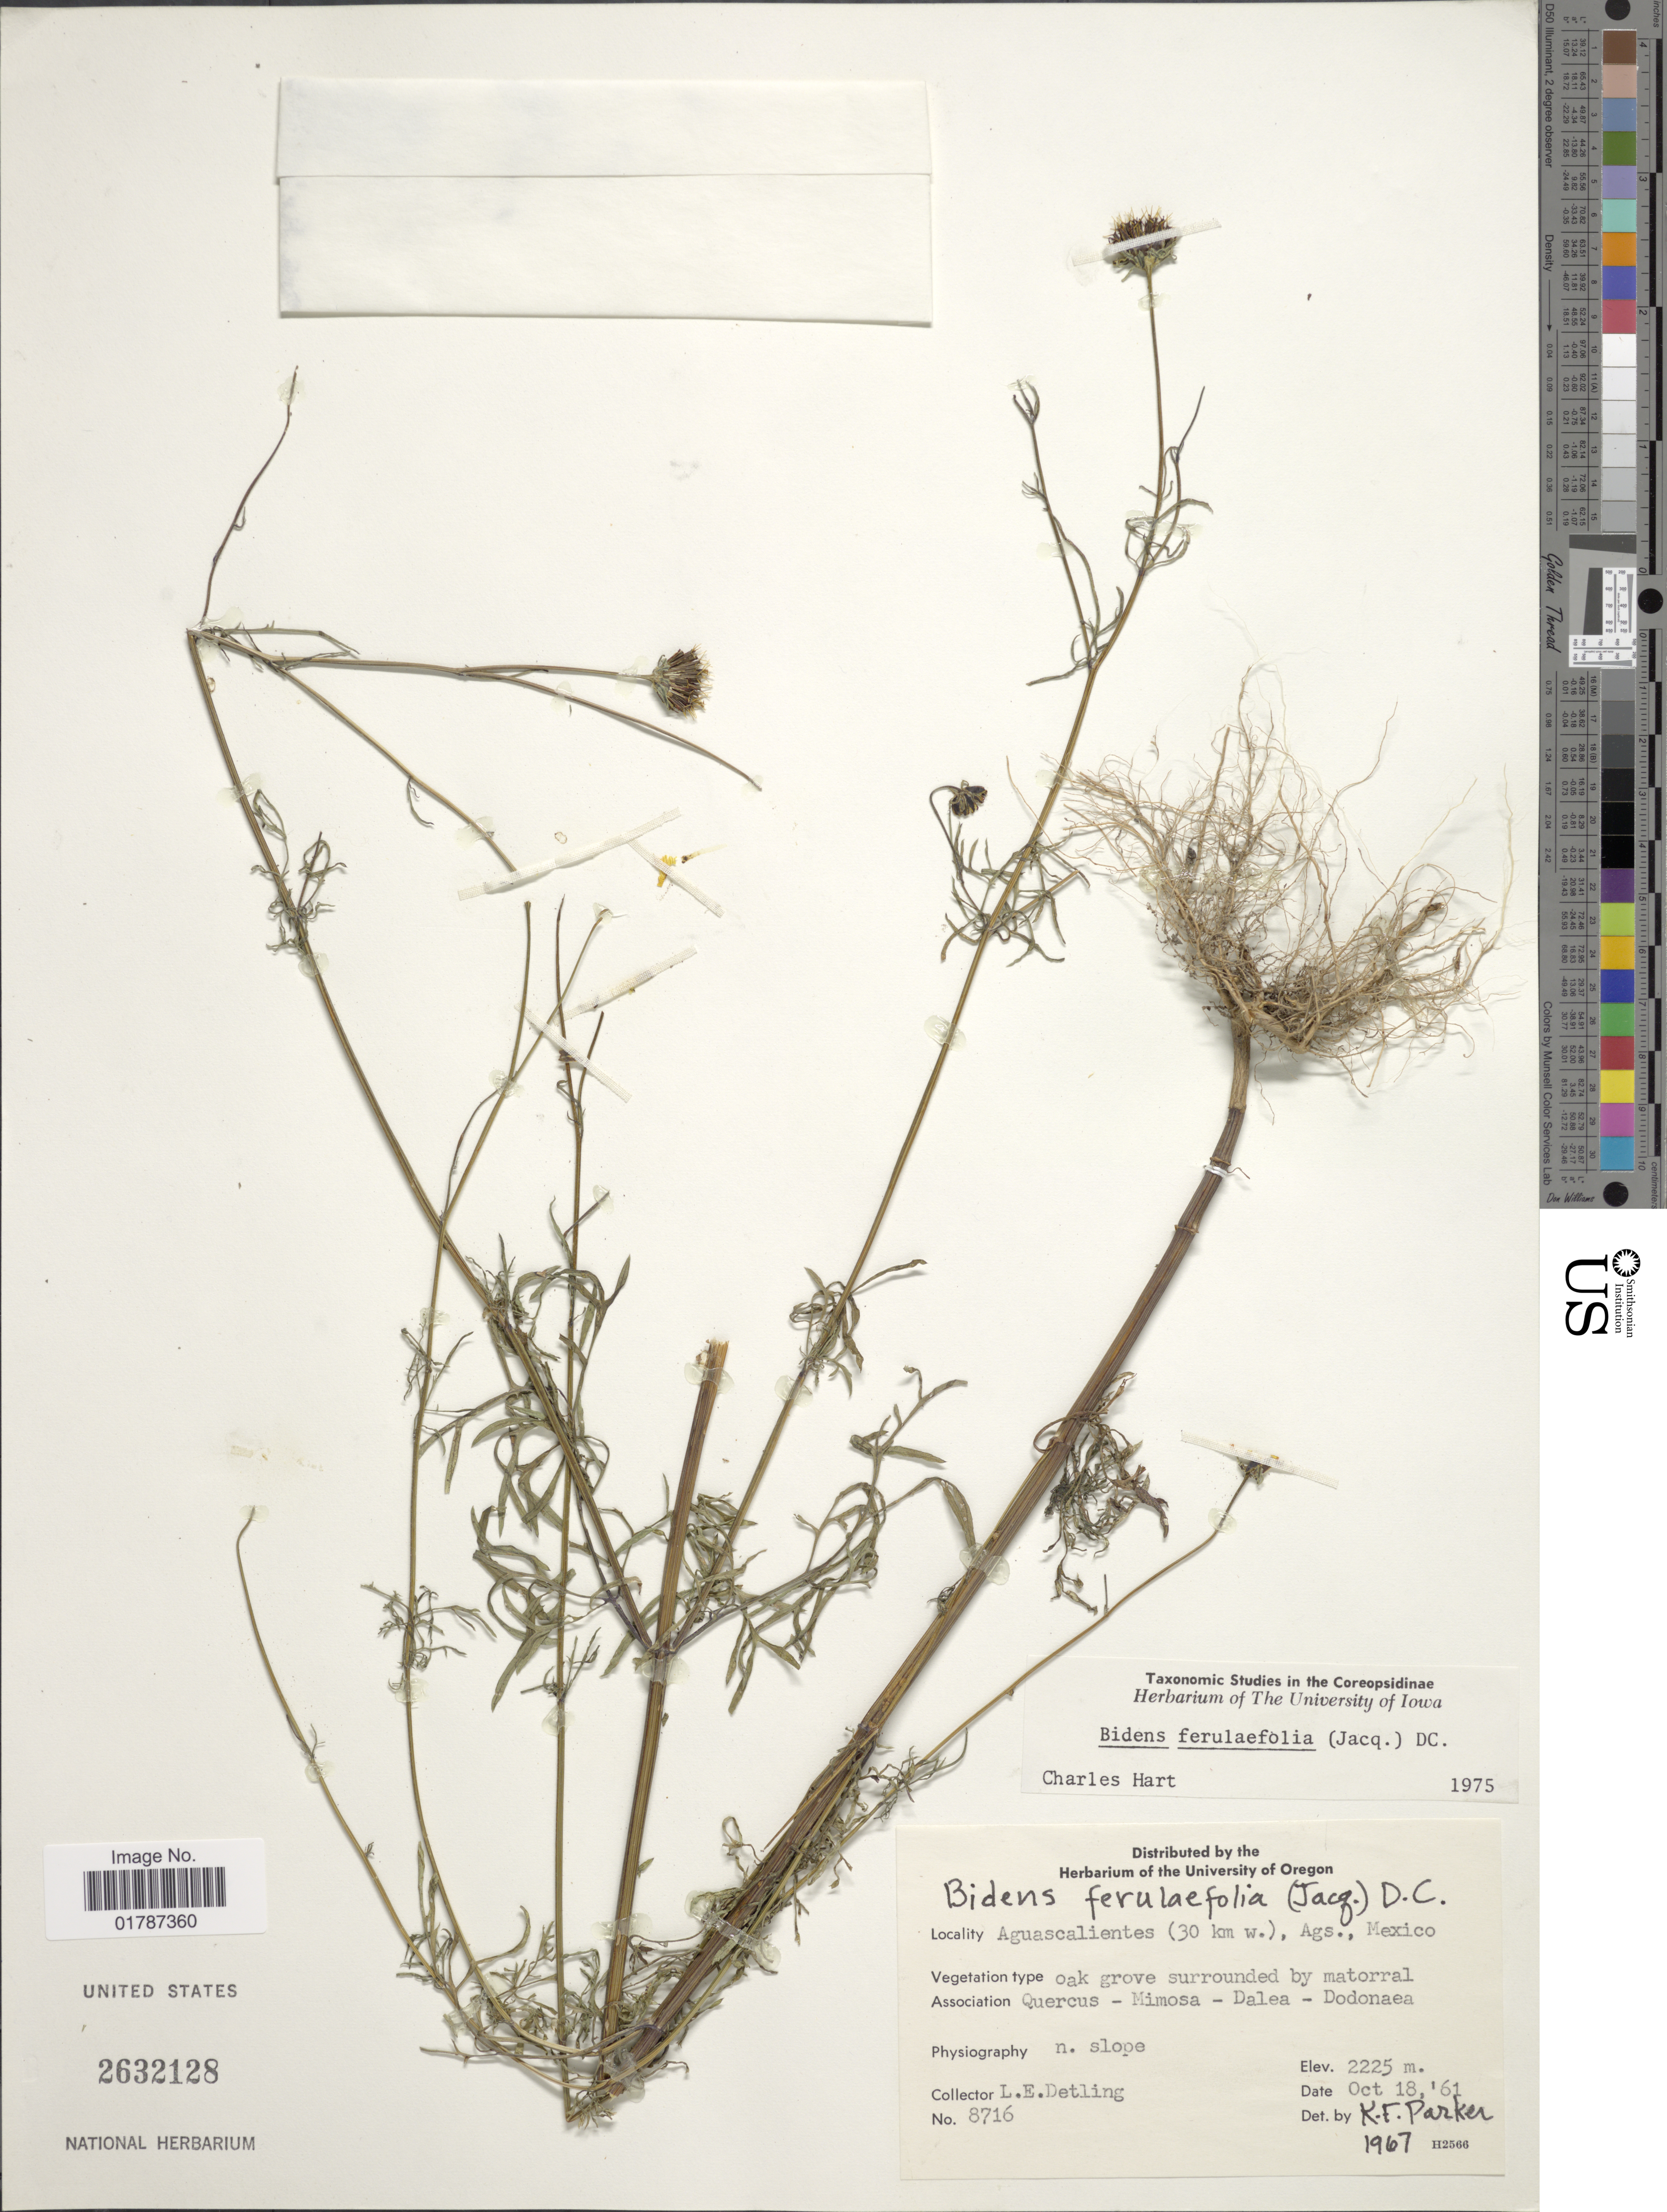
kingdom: Plantae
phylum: Tracheophyta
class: Magnoliopsida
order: Asterales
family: Asteraceae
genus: Bidens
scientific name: Bidens ferulaefolia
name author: (Jacq.) DC.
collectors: L. E. Detling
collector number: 876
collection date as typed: Transcribed d/m/y: 18/10/61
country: Mexico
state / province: Aguascalientes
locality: Aguascalientes (30 km w.), Ags., Mexico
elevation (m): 2225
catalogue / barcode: US 2632128